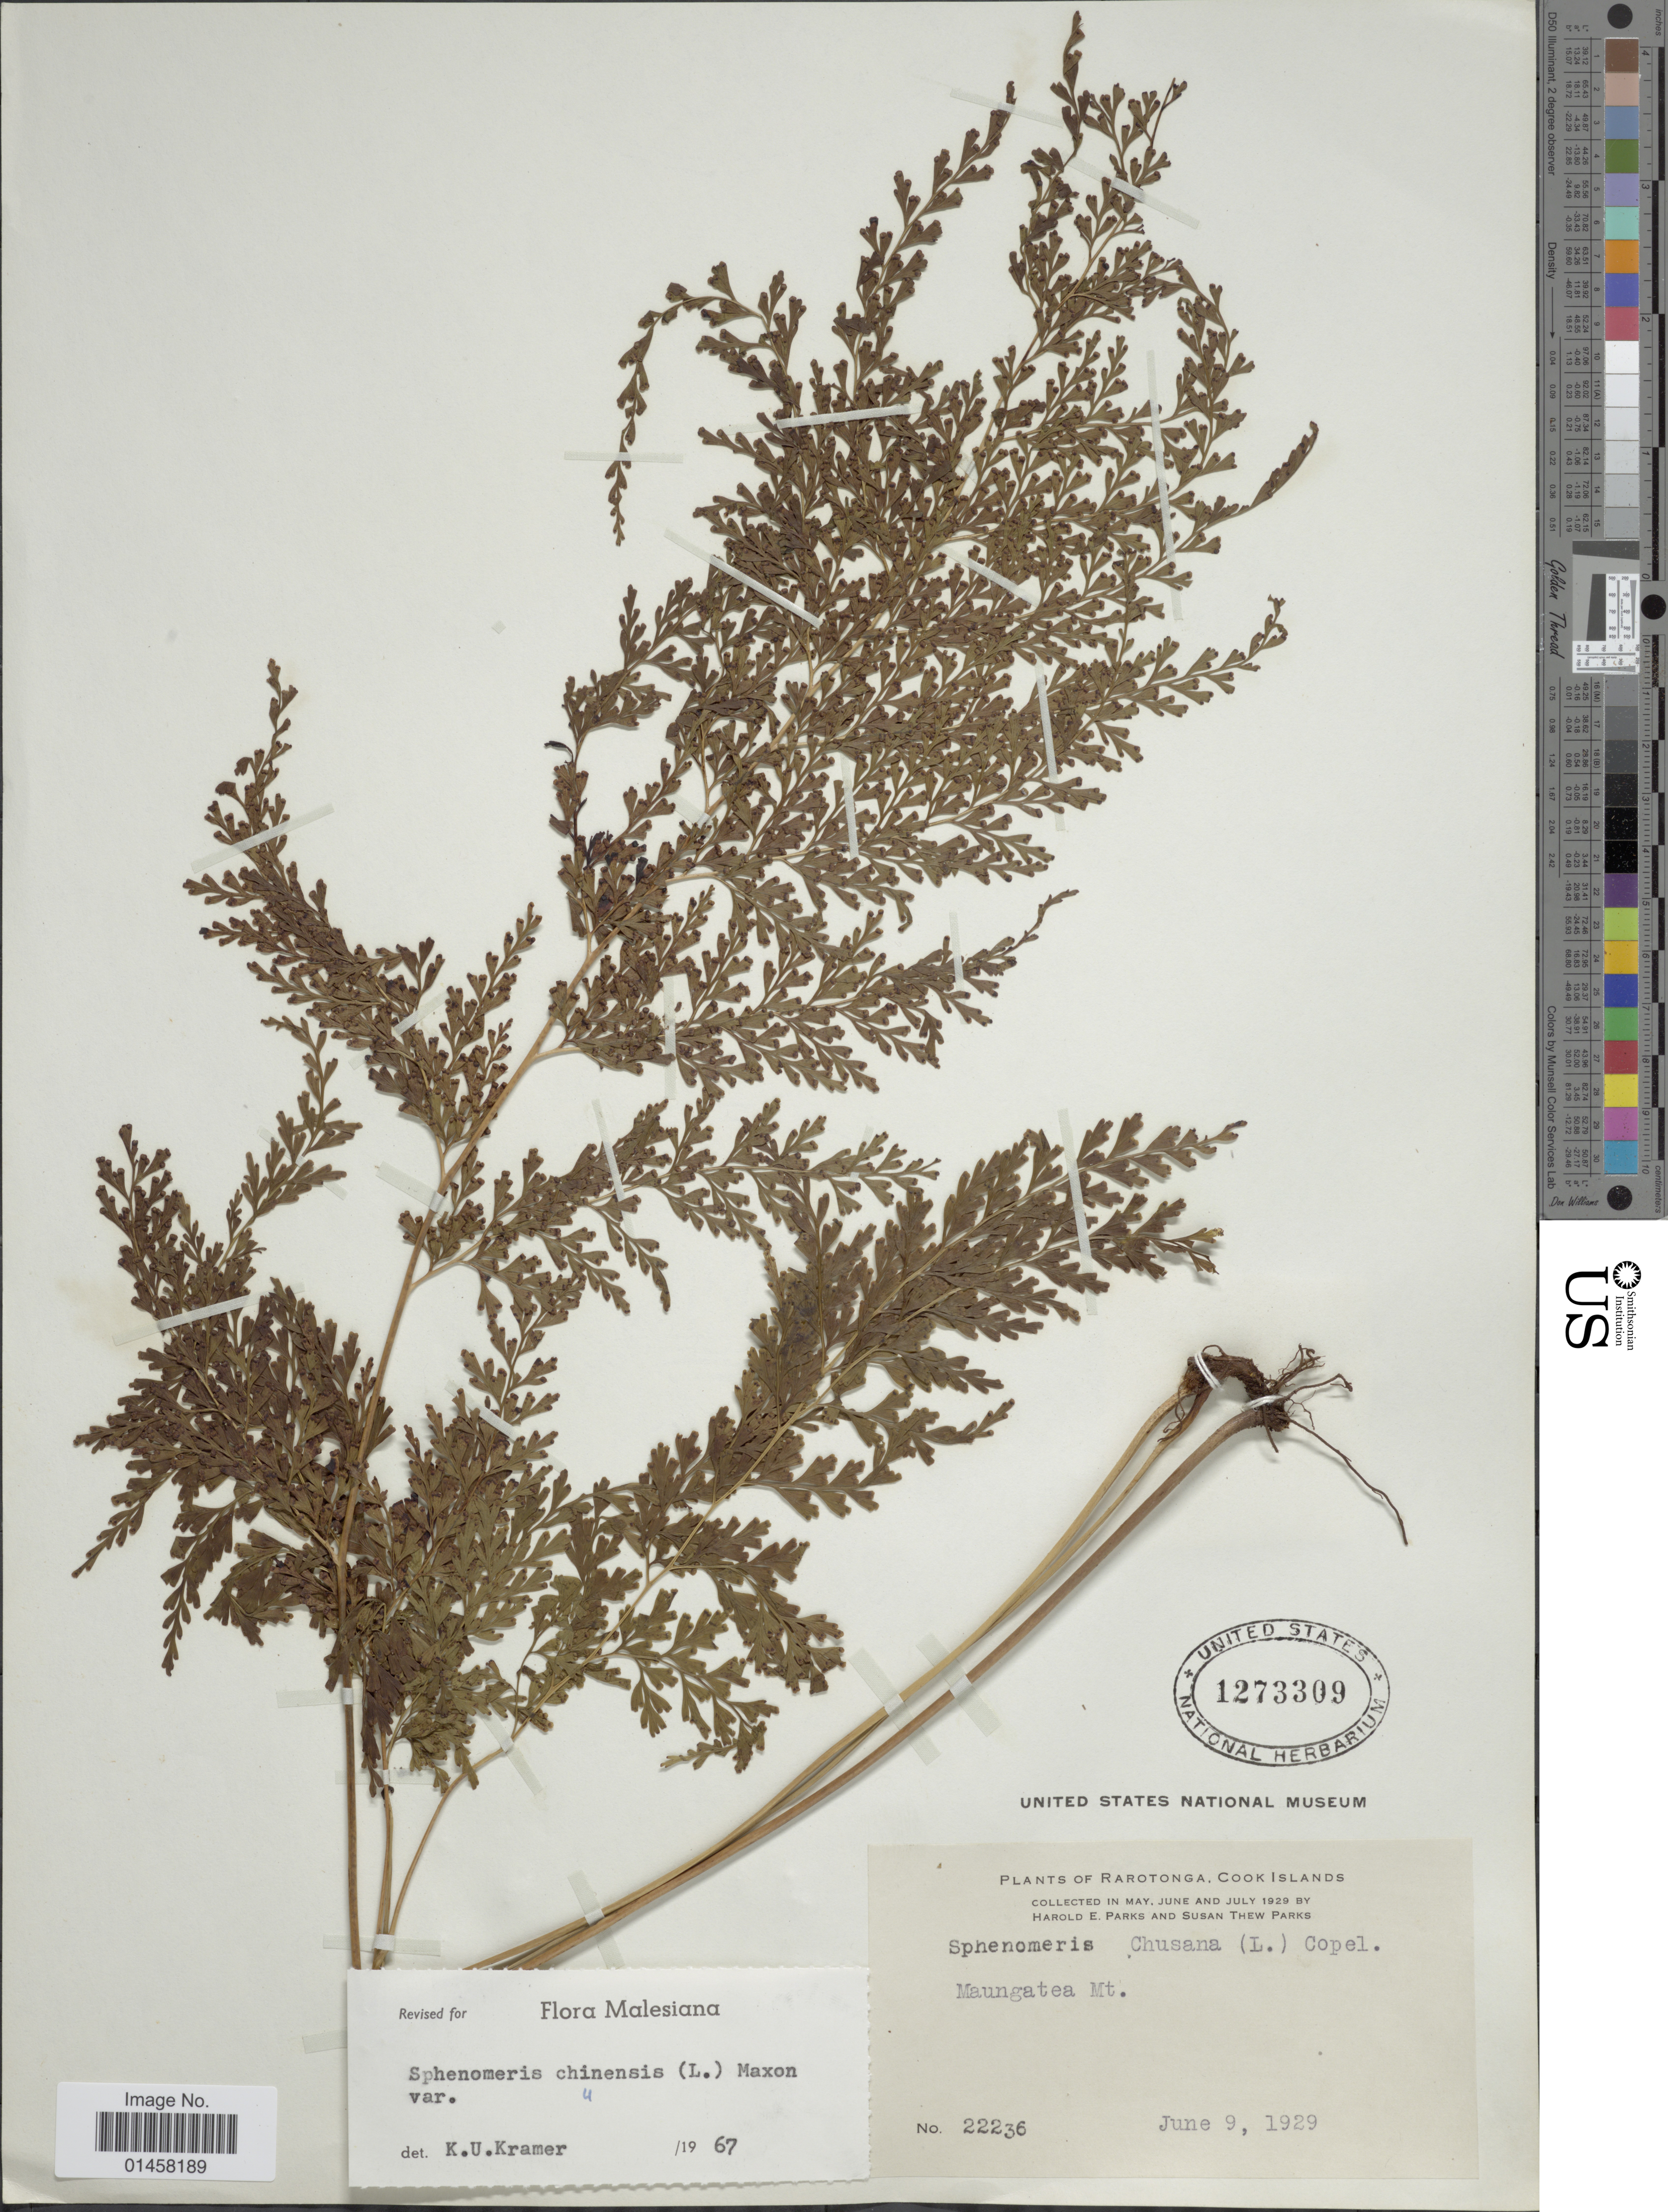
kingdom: Plantae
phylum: Tracheophyta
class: Polypodiopsida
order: Polypodiales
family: Lindsaeaceae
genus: Sphenomeris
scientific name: Sphenomeris chinensis var. chinensis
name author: (L.) Maxon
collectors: H. E. Parks & S. Parks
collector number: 22236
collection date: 1929-06-09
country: Cook Islands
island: Rarotonga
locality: Rarotonga. Maungatea Mt.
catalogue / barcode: US 1273309